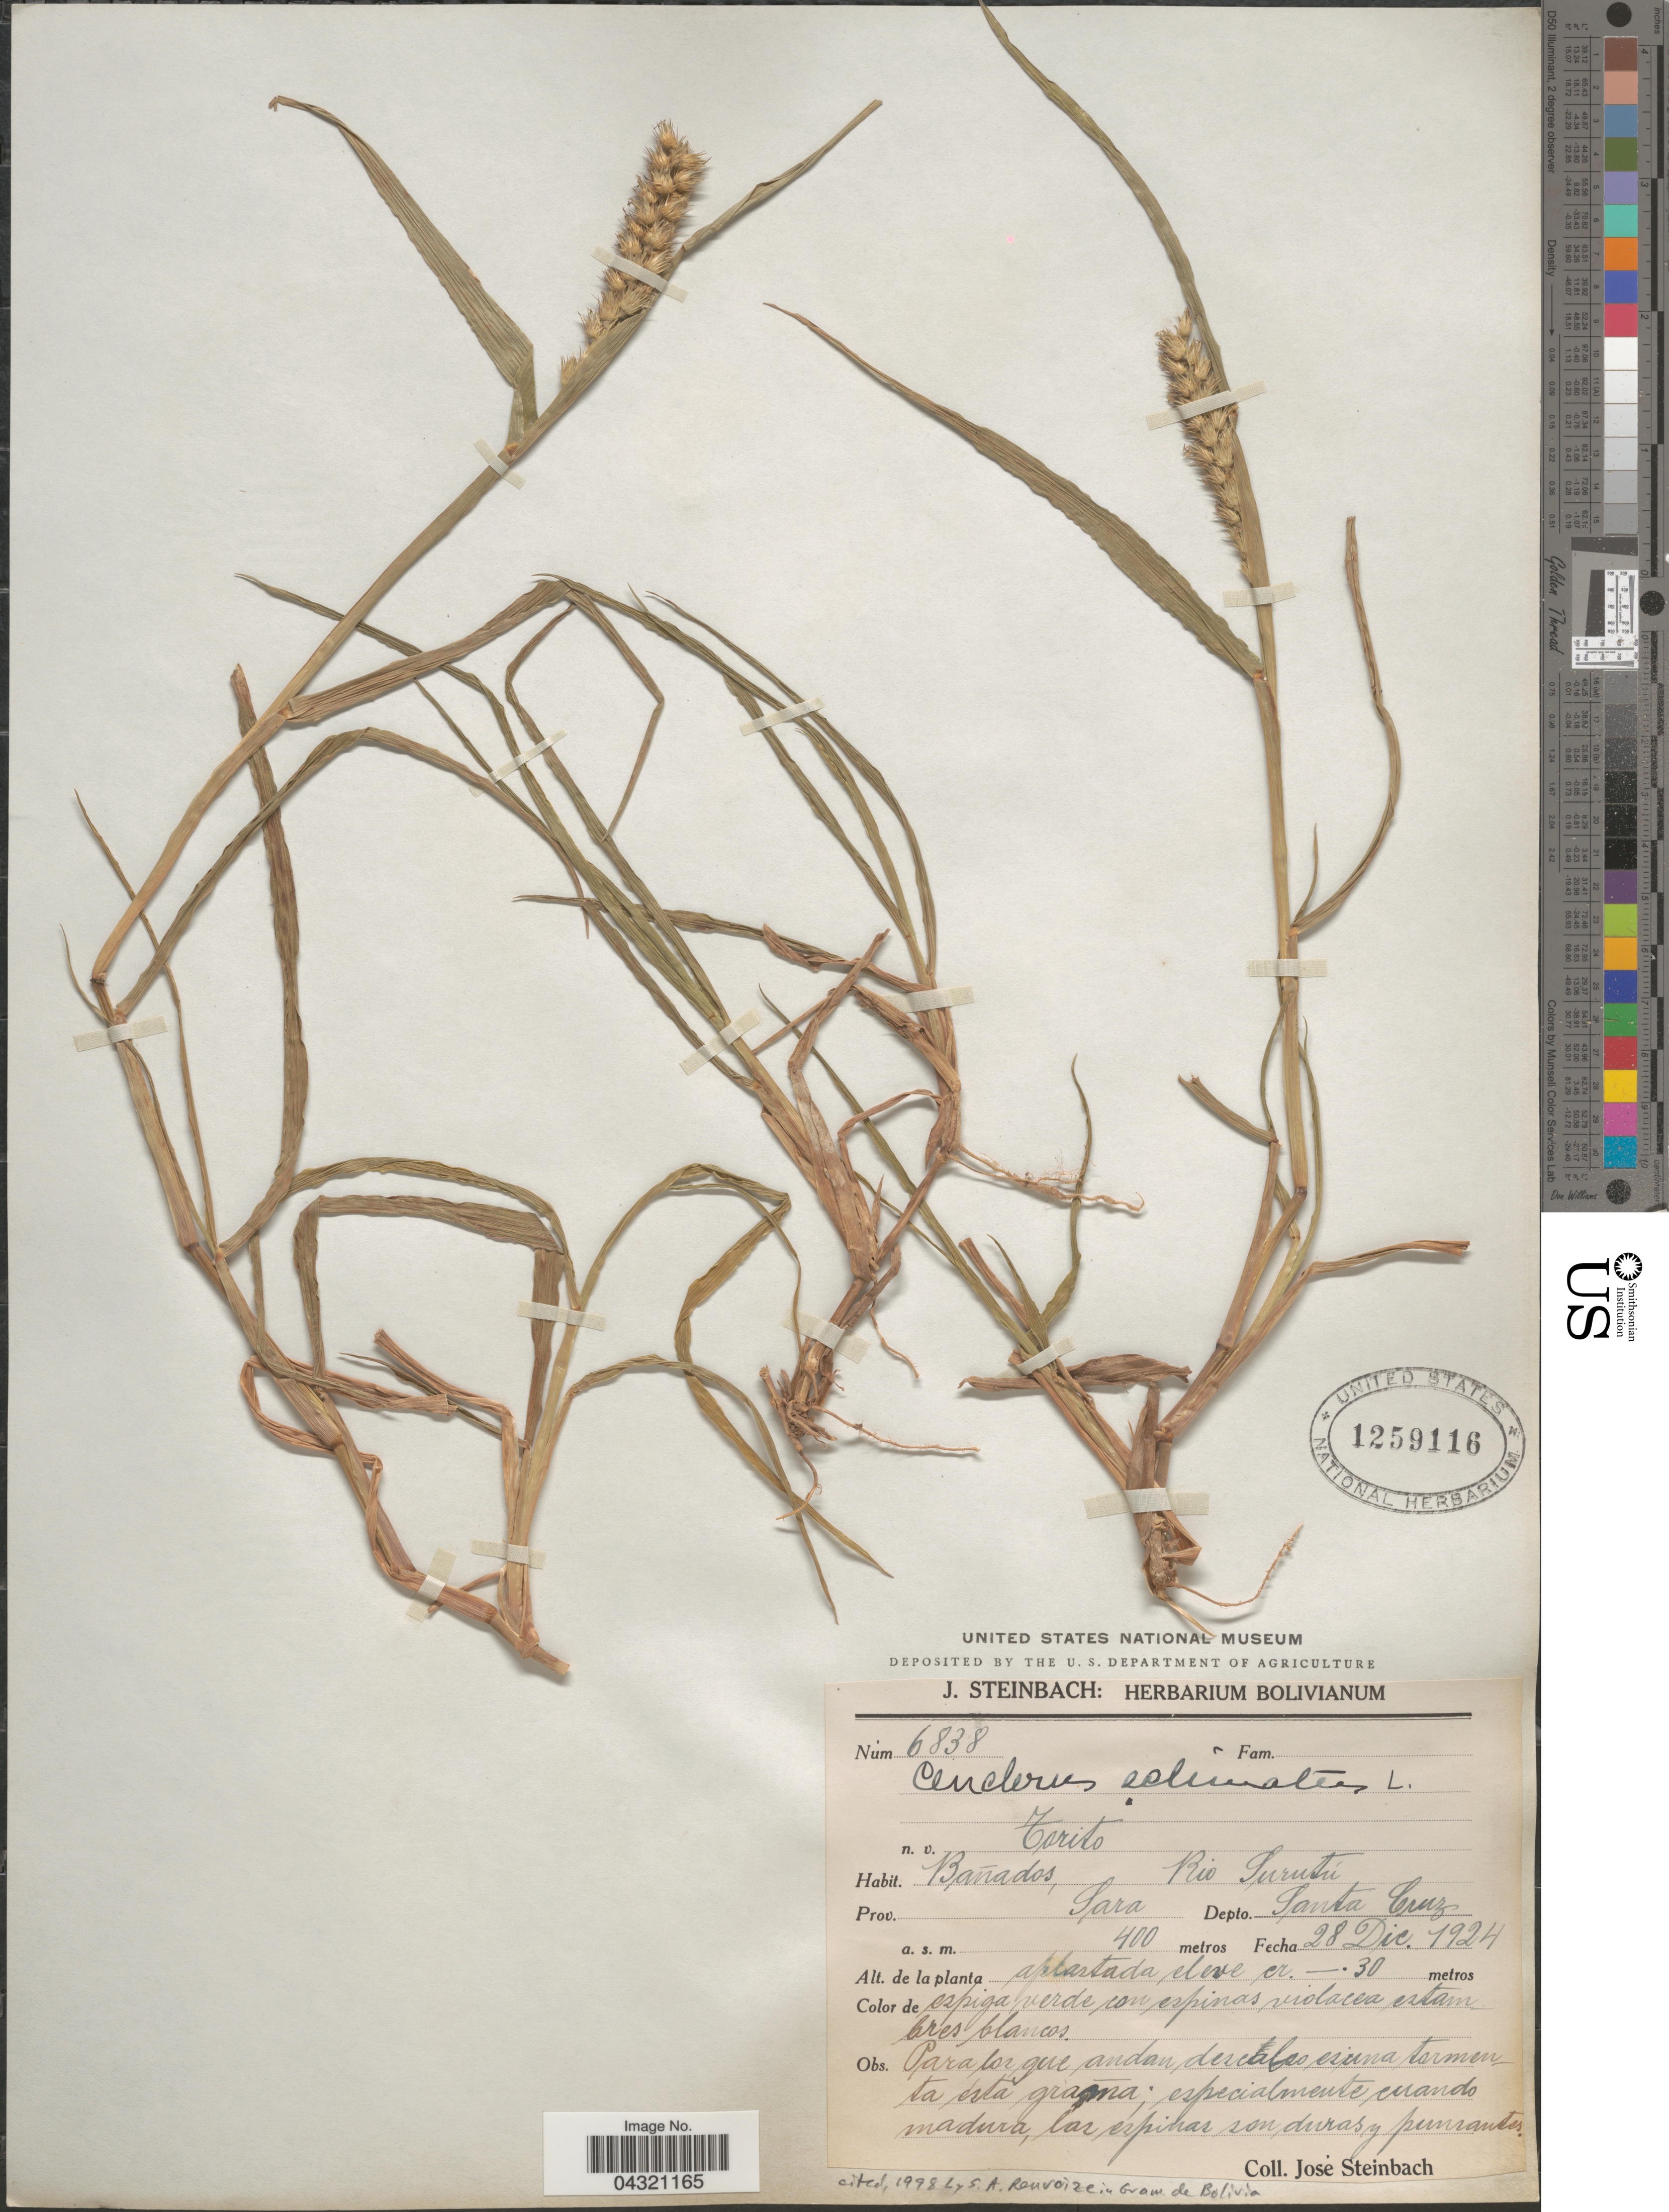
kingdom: Plantae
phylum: Tracheophyta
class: Liliopsida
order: Poales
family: Poaceae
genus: Cenchrus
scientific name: Cenchrus echinatus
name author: L.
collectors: J. Steinbach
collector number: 6838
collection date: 1924-12-28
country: Bolivia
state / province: Santa Cruz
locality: Tarito [unsure placement]. Bañados, Rio Surutí. Prov. Para. Depto. Santa Cruz.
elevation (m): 400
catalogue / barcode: US 1259116